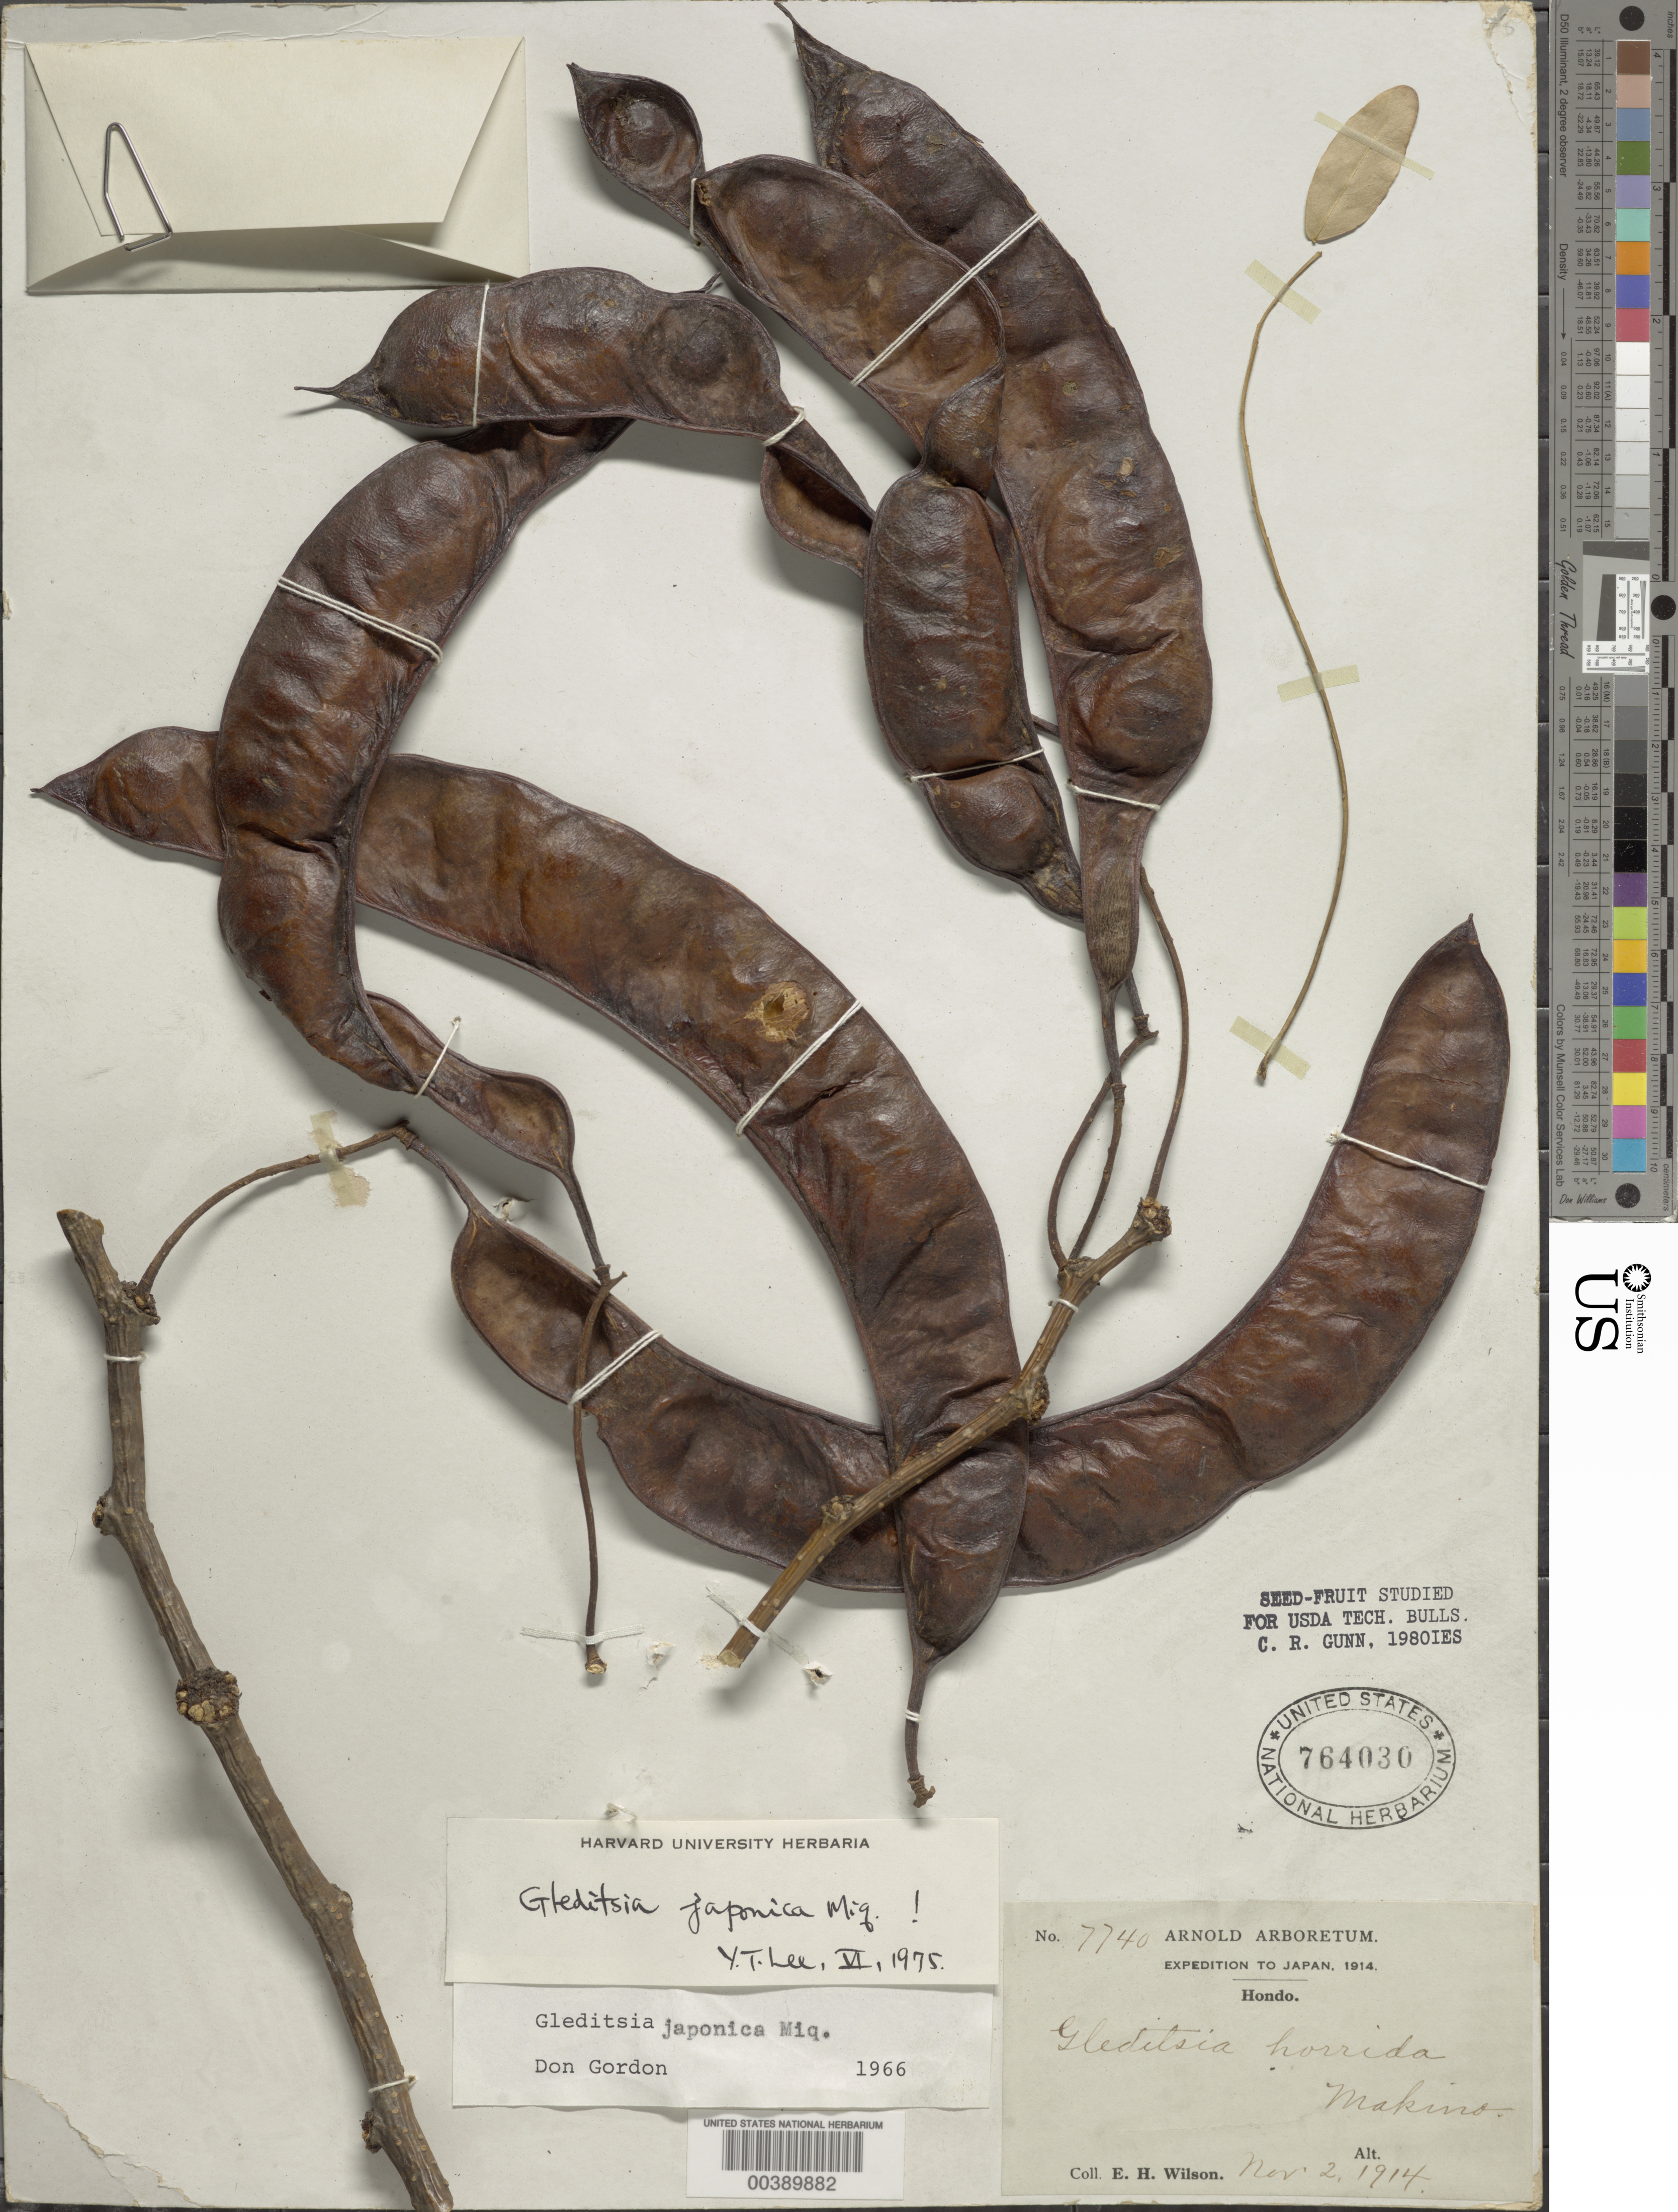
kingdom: Plantae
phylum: Tracheophyta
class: Magnoliopsida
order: Fabales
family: Fabaceae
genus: Gleditsia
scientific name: Gleditsia japonica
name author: Miq.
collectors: E. H. Wilson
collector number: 7740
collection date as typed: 02 Nov 1914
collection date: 1914-11-02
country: Japan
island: Honshu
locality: Makino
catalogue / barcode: US 764030